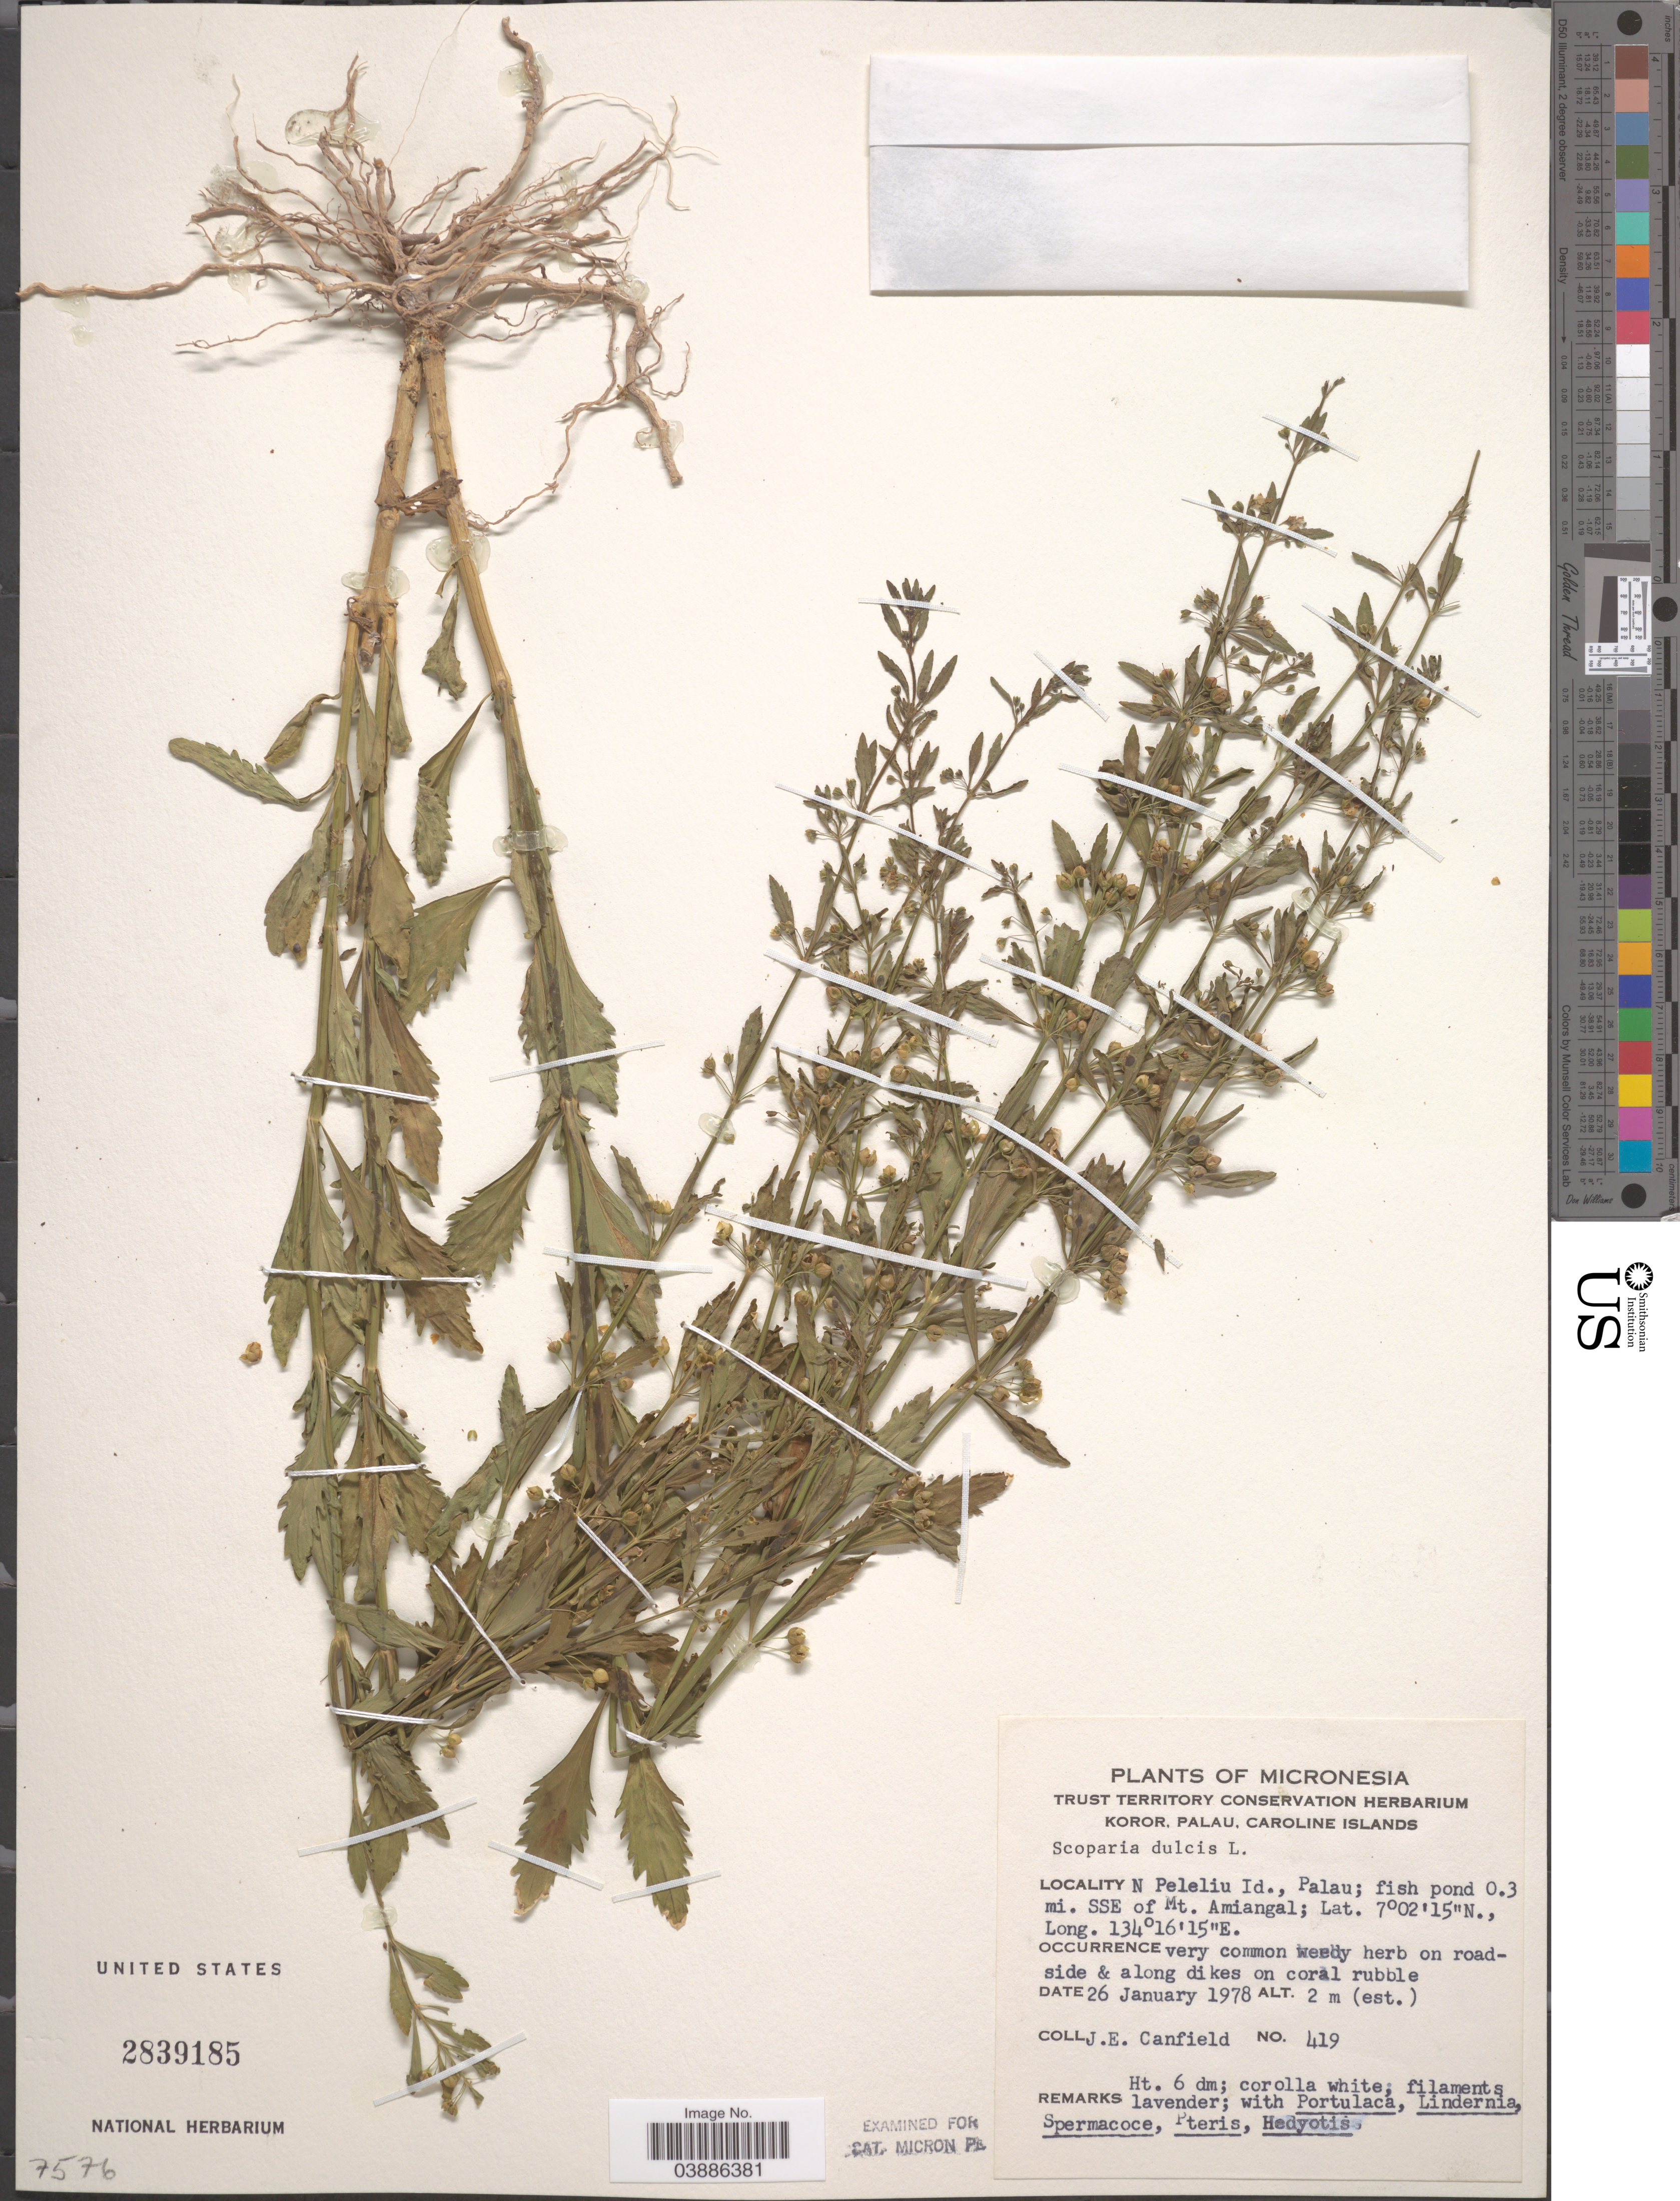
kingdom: Plantae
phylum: Tracheophyta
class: Magnoliopsida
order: Lamiales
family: Plantaginaceae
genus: Scoparia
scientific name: Scoparia dulcis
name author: L.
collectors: J. E. Canfield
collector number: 419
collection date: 1978-01-26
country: Palau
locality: Micronesia. Koror, Palau, Caroline Islands. N Peleliu Id., Palau; fish pond 0.3 mi. SSE of Mt. Amiangal.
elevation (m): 2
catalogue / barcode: US 2839185